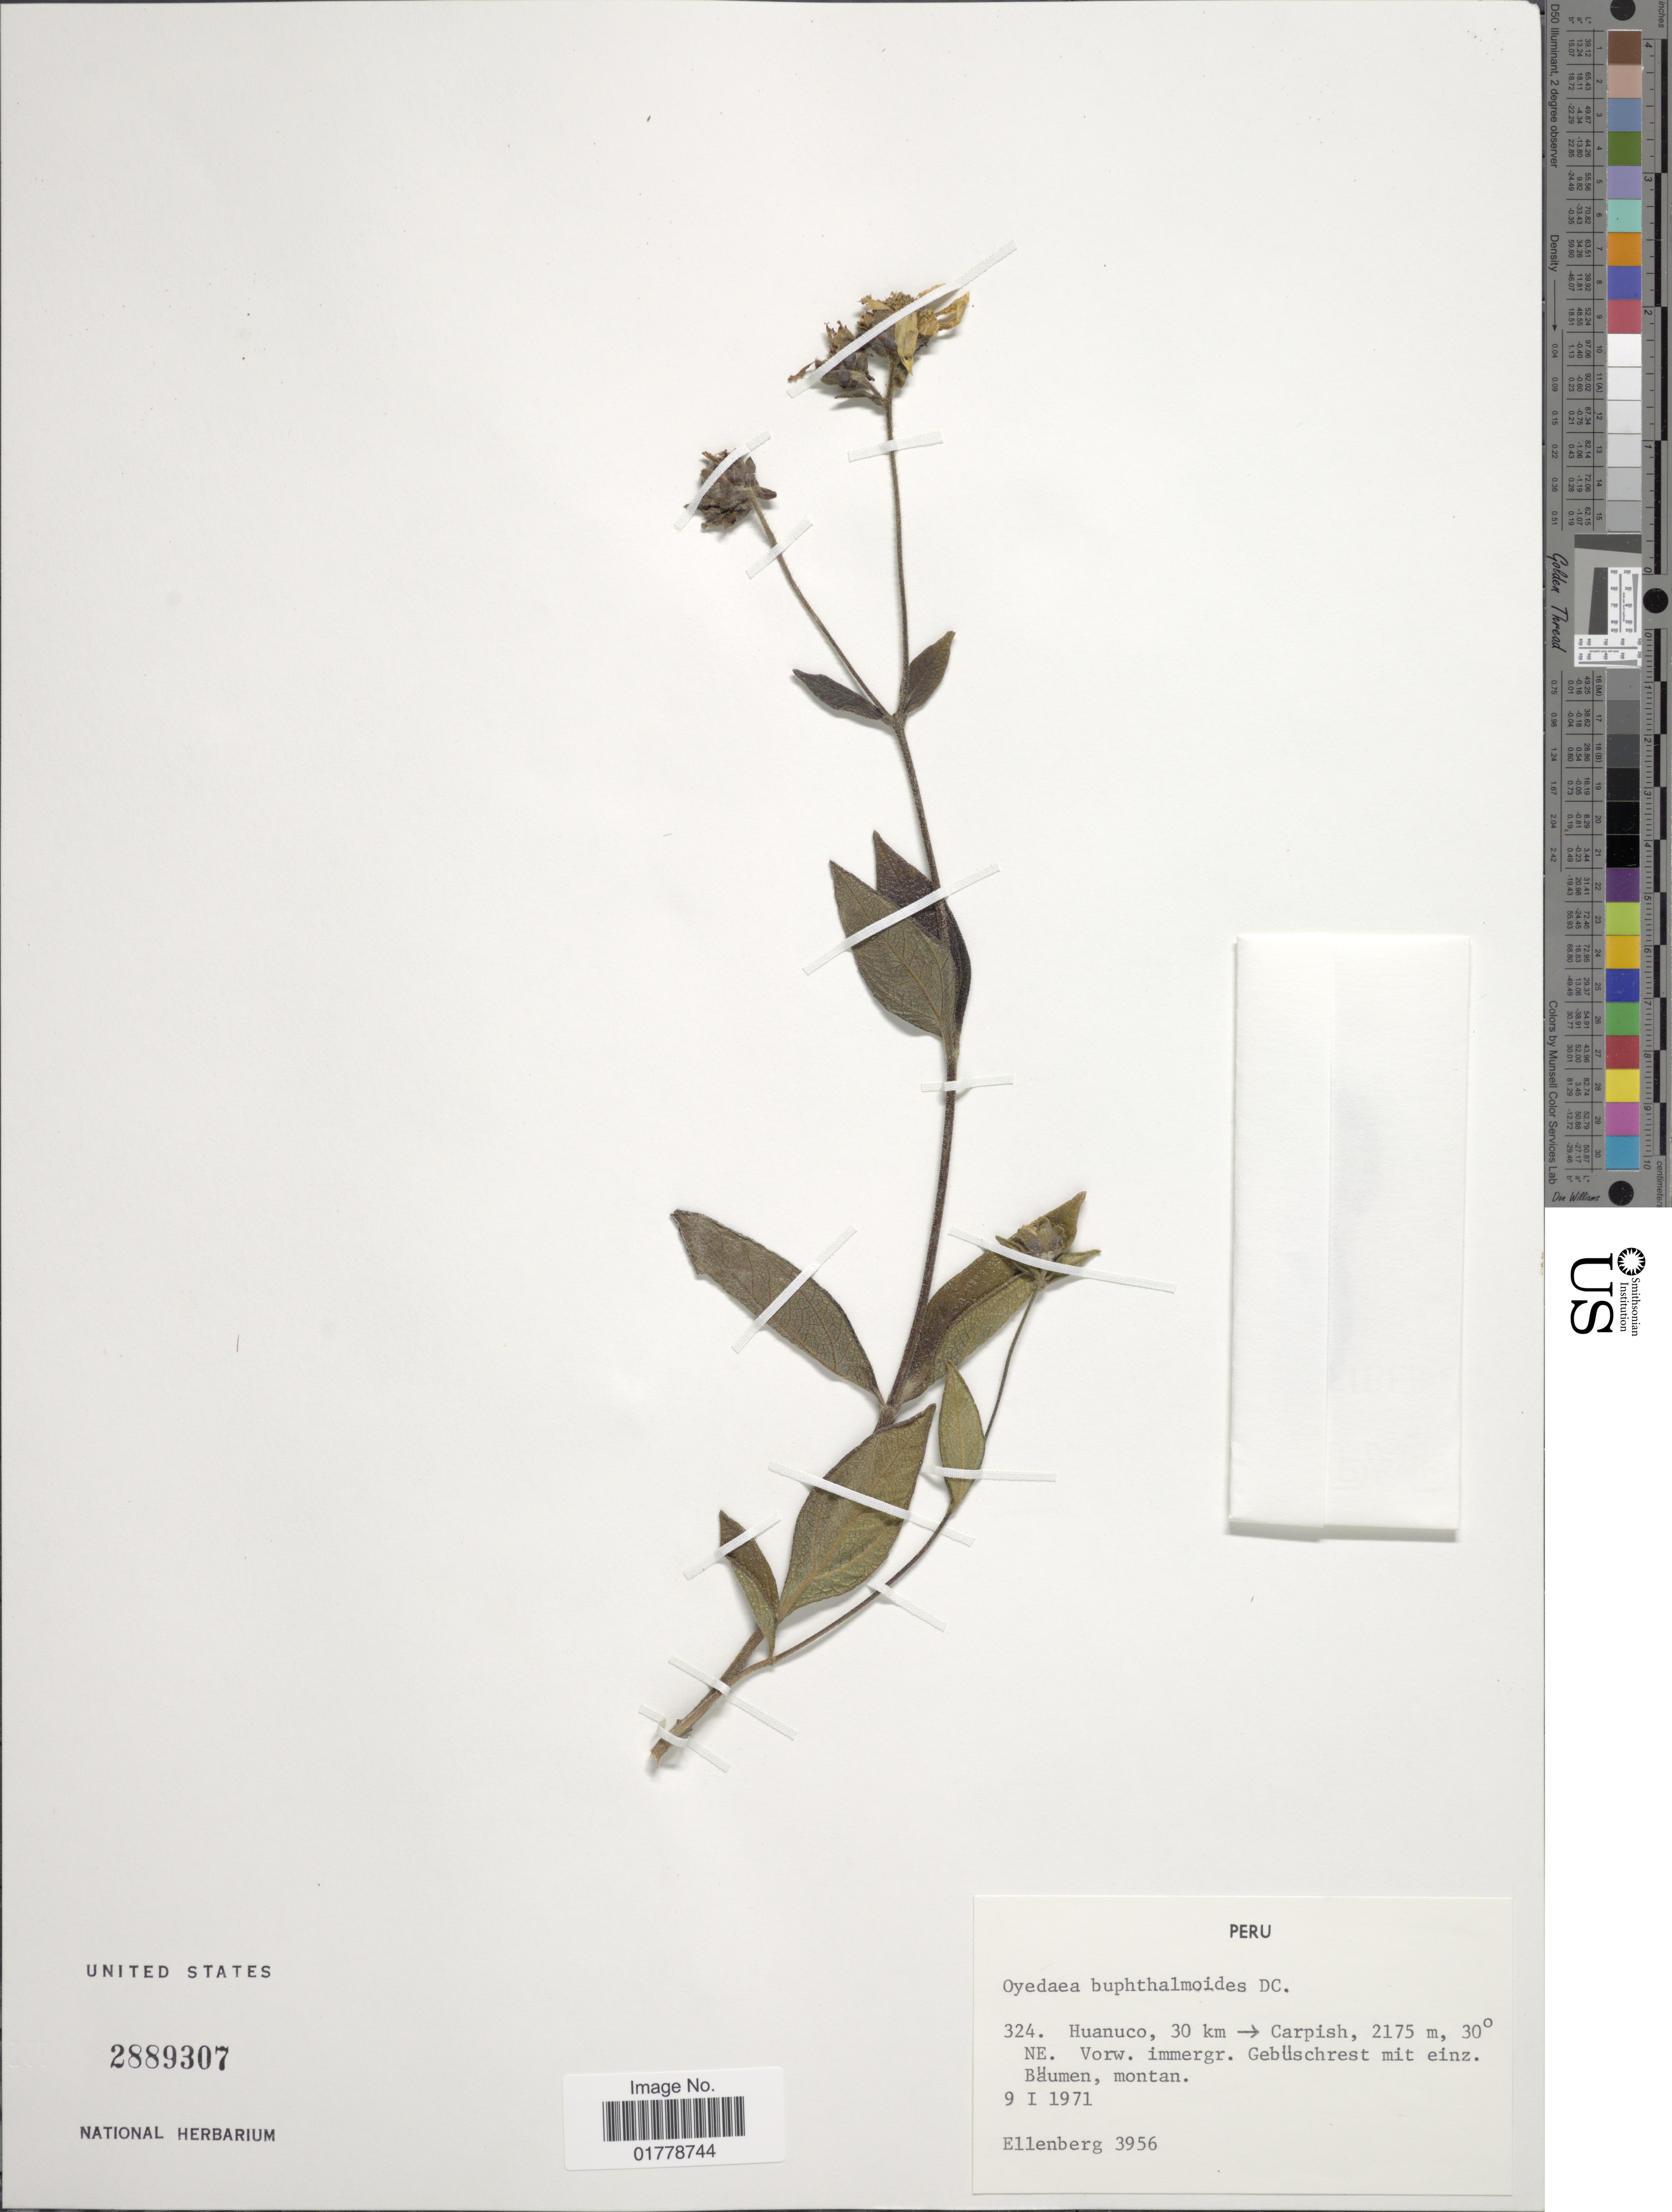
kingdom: Plantae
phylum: Tracheophyta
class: Magnoliopsida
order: Asterales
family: Asteraceae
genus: Oyedaea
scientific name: Oyedaea buphthalmoides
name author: DC.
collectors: H. Ellenberg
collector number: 3956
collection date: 1971-01-09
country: Peru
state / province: Huánuco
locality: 324. Huanuco, 30 km -> Carpish, 30° NE. Vorw. immergr. Gebüschrest mit einz. Bäumen, montan.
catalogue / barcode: US 2889307